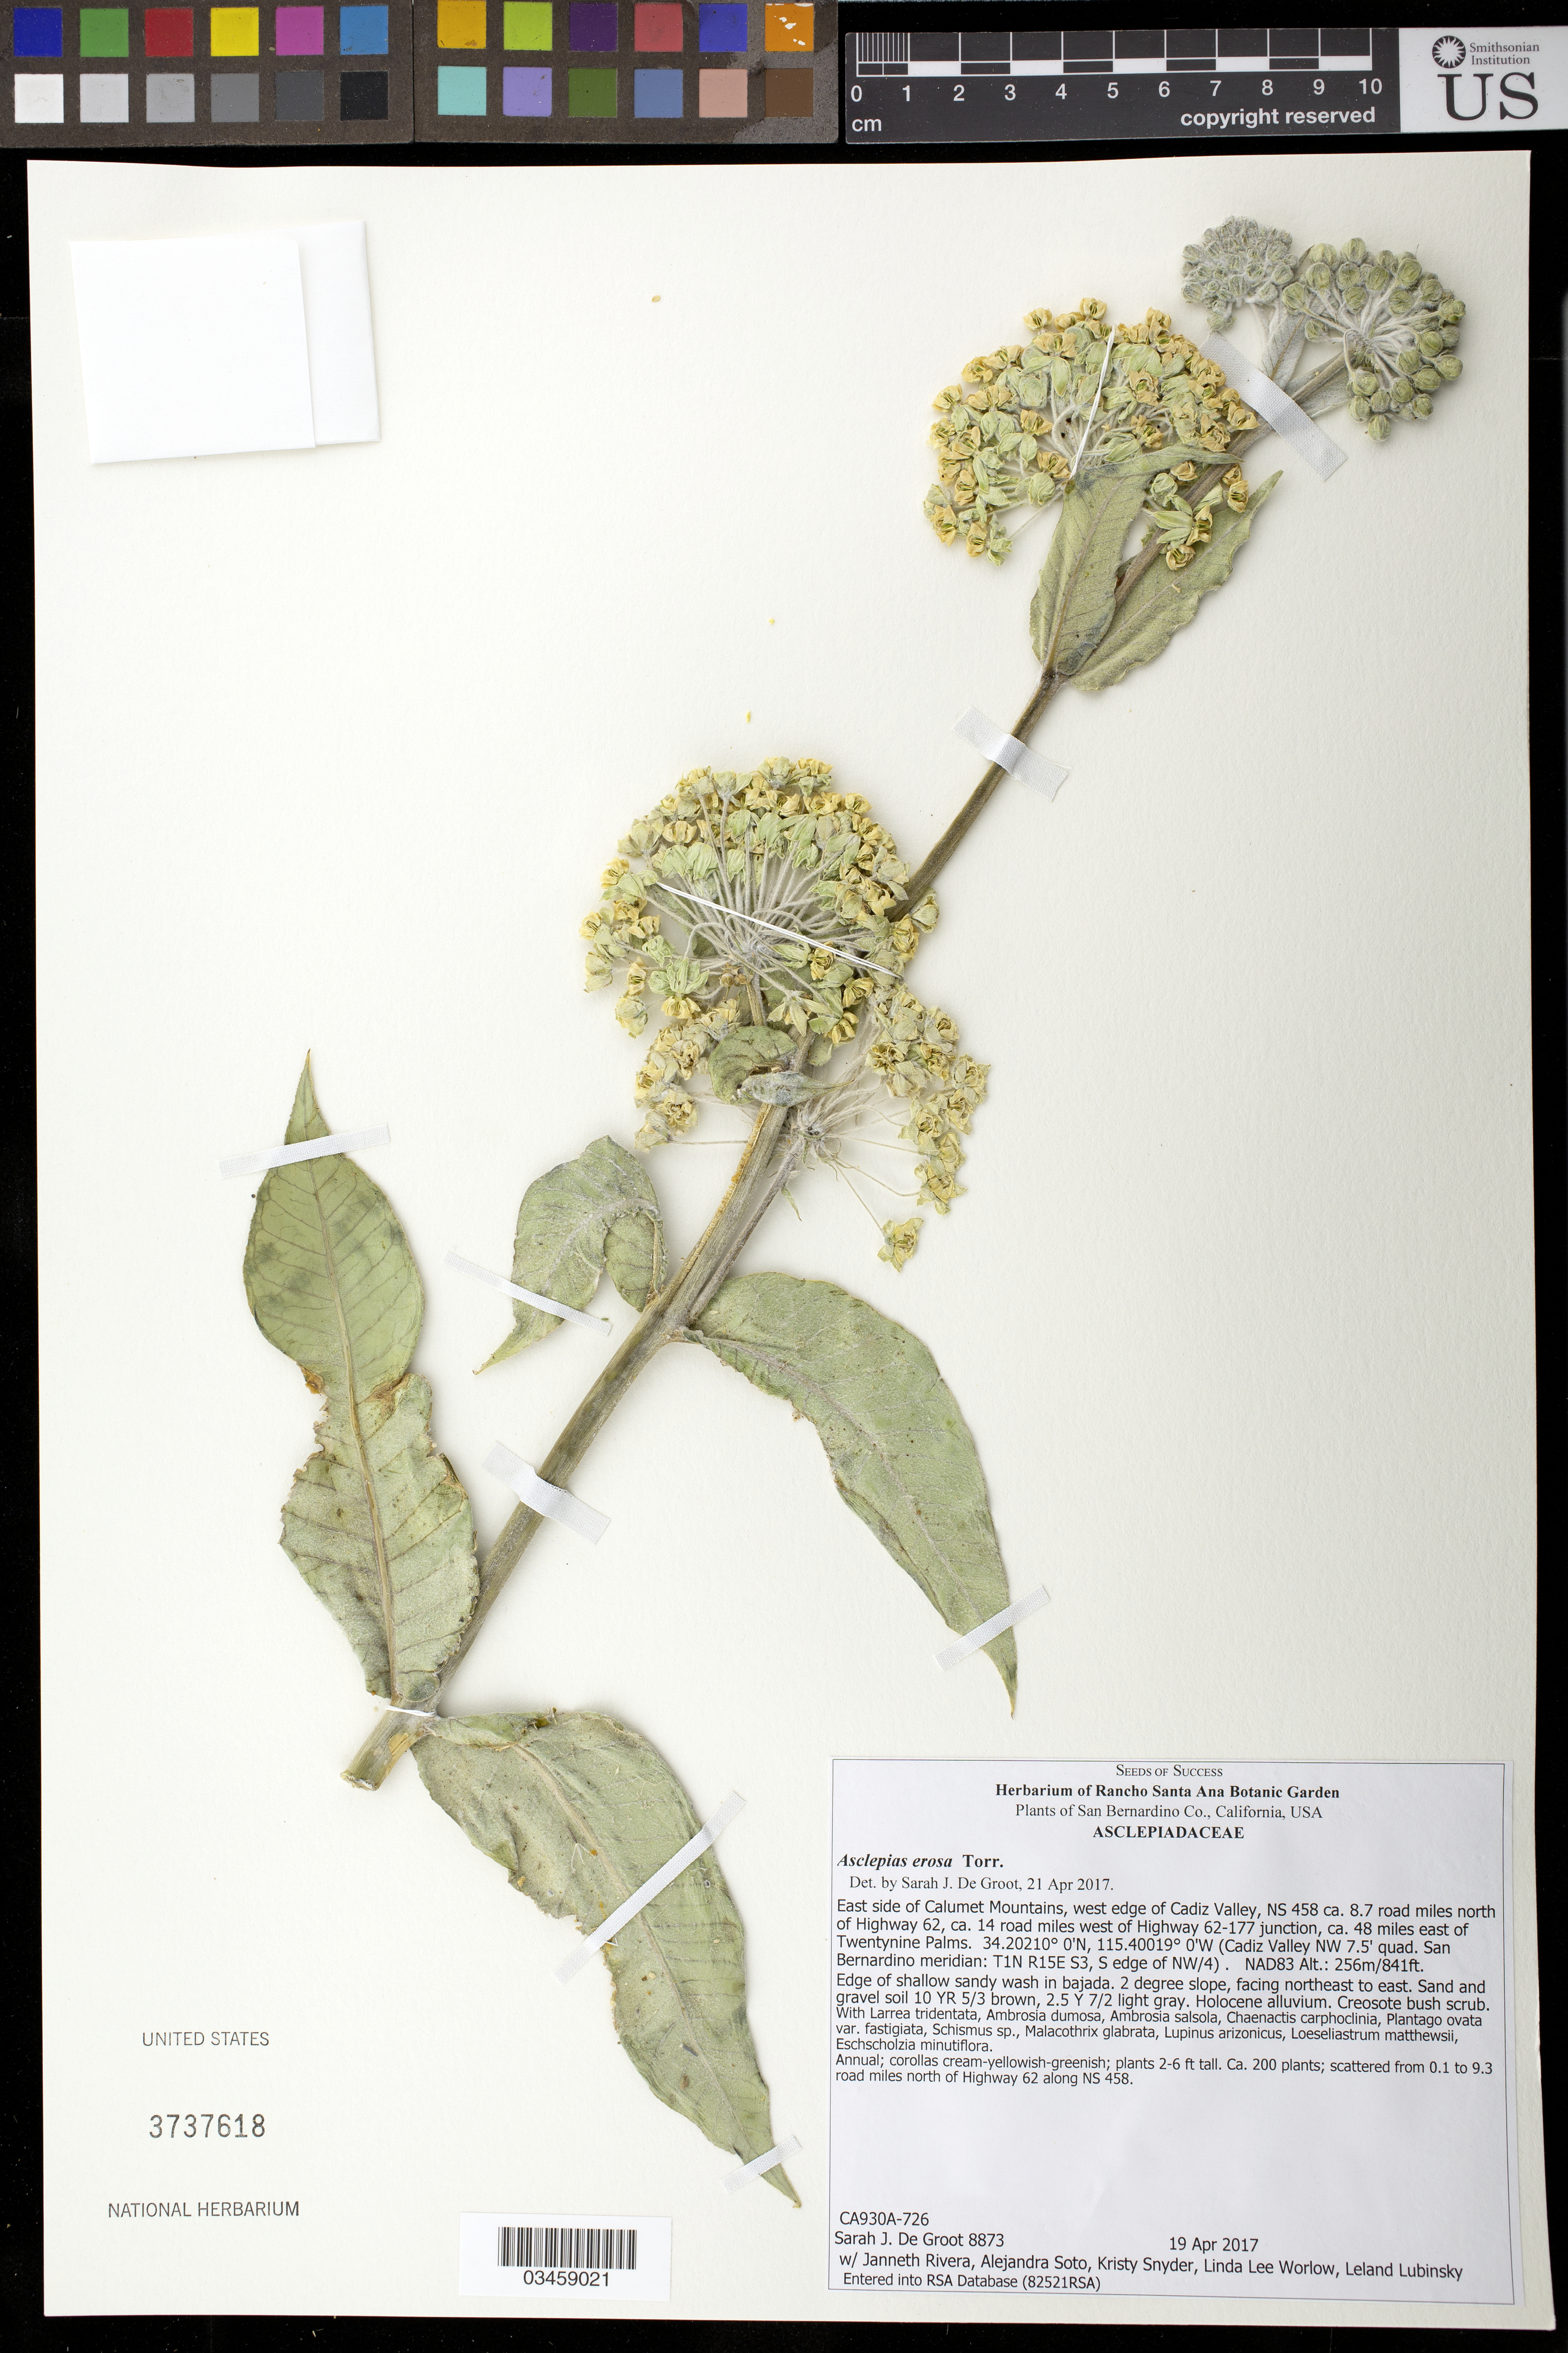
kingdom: Plantae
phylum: Tracheophyta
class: Magnoliopsida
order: Gentianales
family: Apocynaceae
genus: Asclepias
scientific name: Asclepias erosa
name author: Torr.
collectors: S. De Groot, J. Rivera, A. Soto, K. Snyder, L. Worlow & L. Lubinsky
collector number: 8873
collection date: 2017-04-19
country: United States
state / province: California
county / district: San Bernardino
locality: E side of Calumet Mts, W edge of Cadiz Valley, NS 485, 8.7 road mi. N of Hwy 62, 14 road mi. W of Hwy 62-177 jct, 48 mi. E of Twentynine Palms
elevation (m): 256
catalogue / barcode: US 3737618